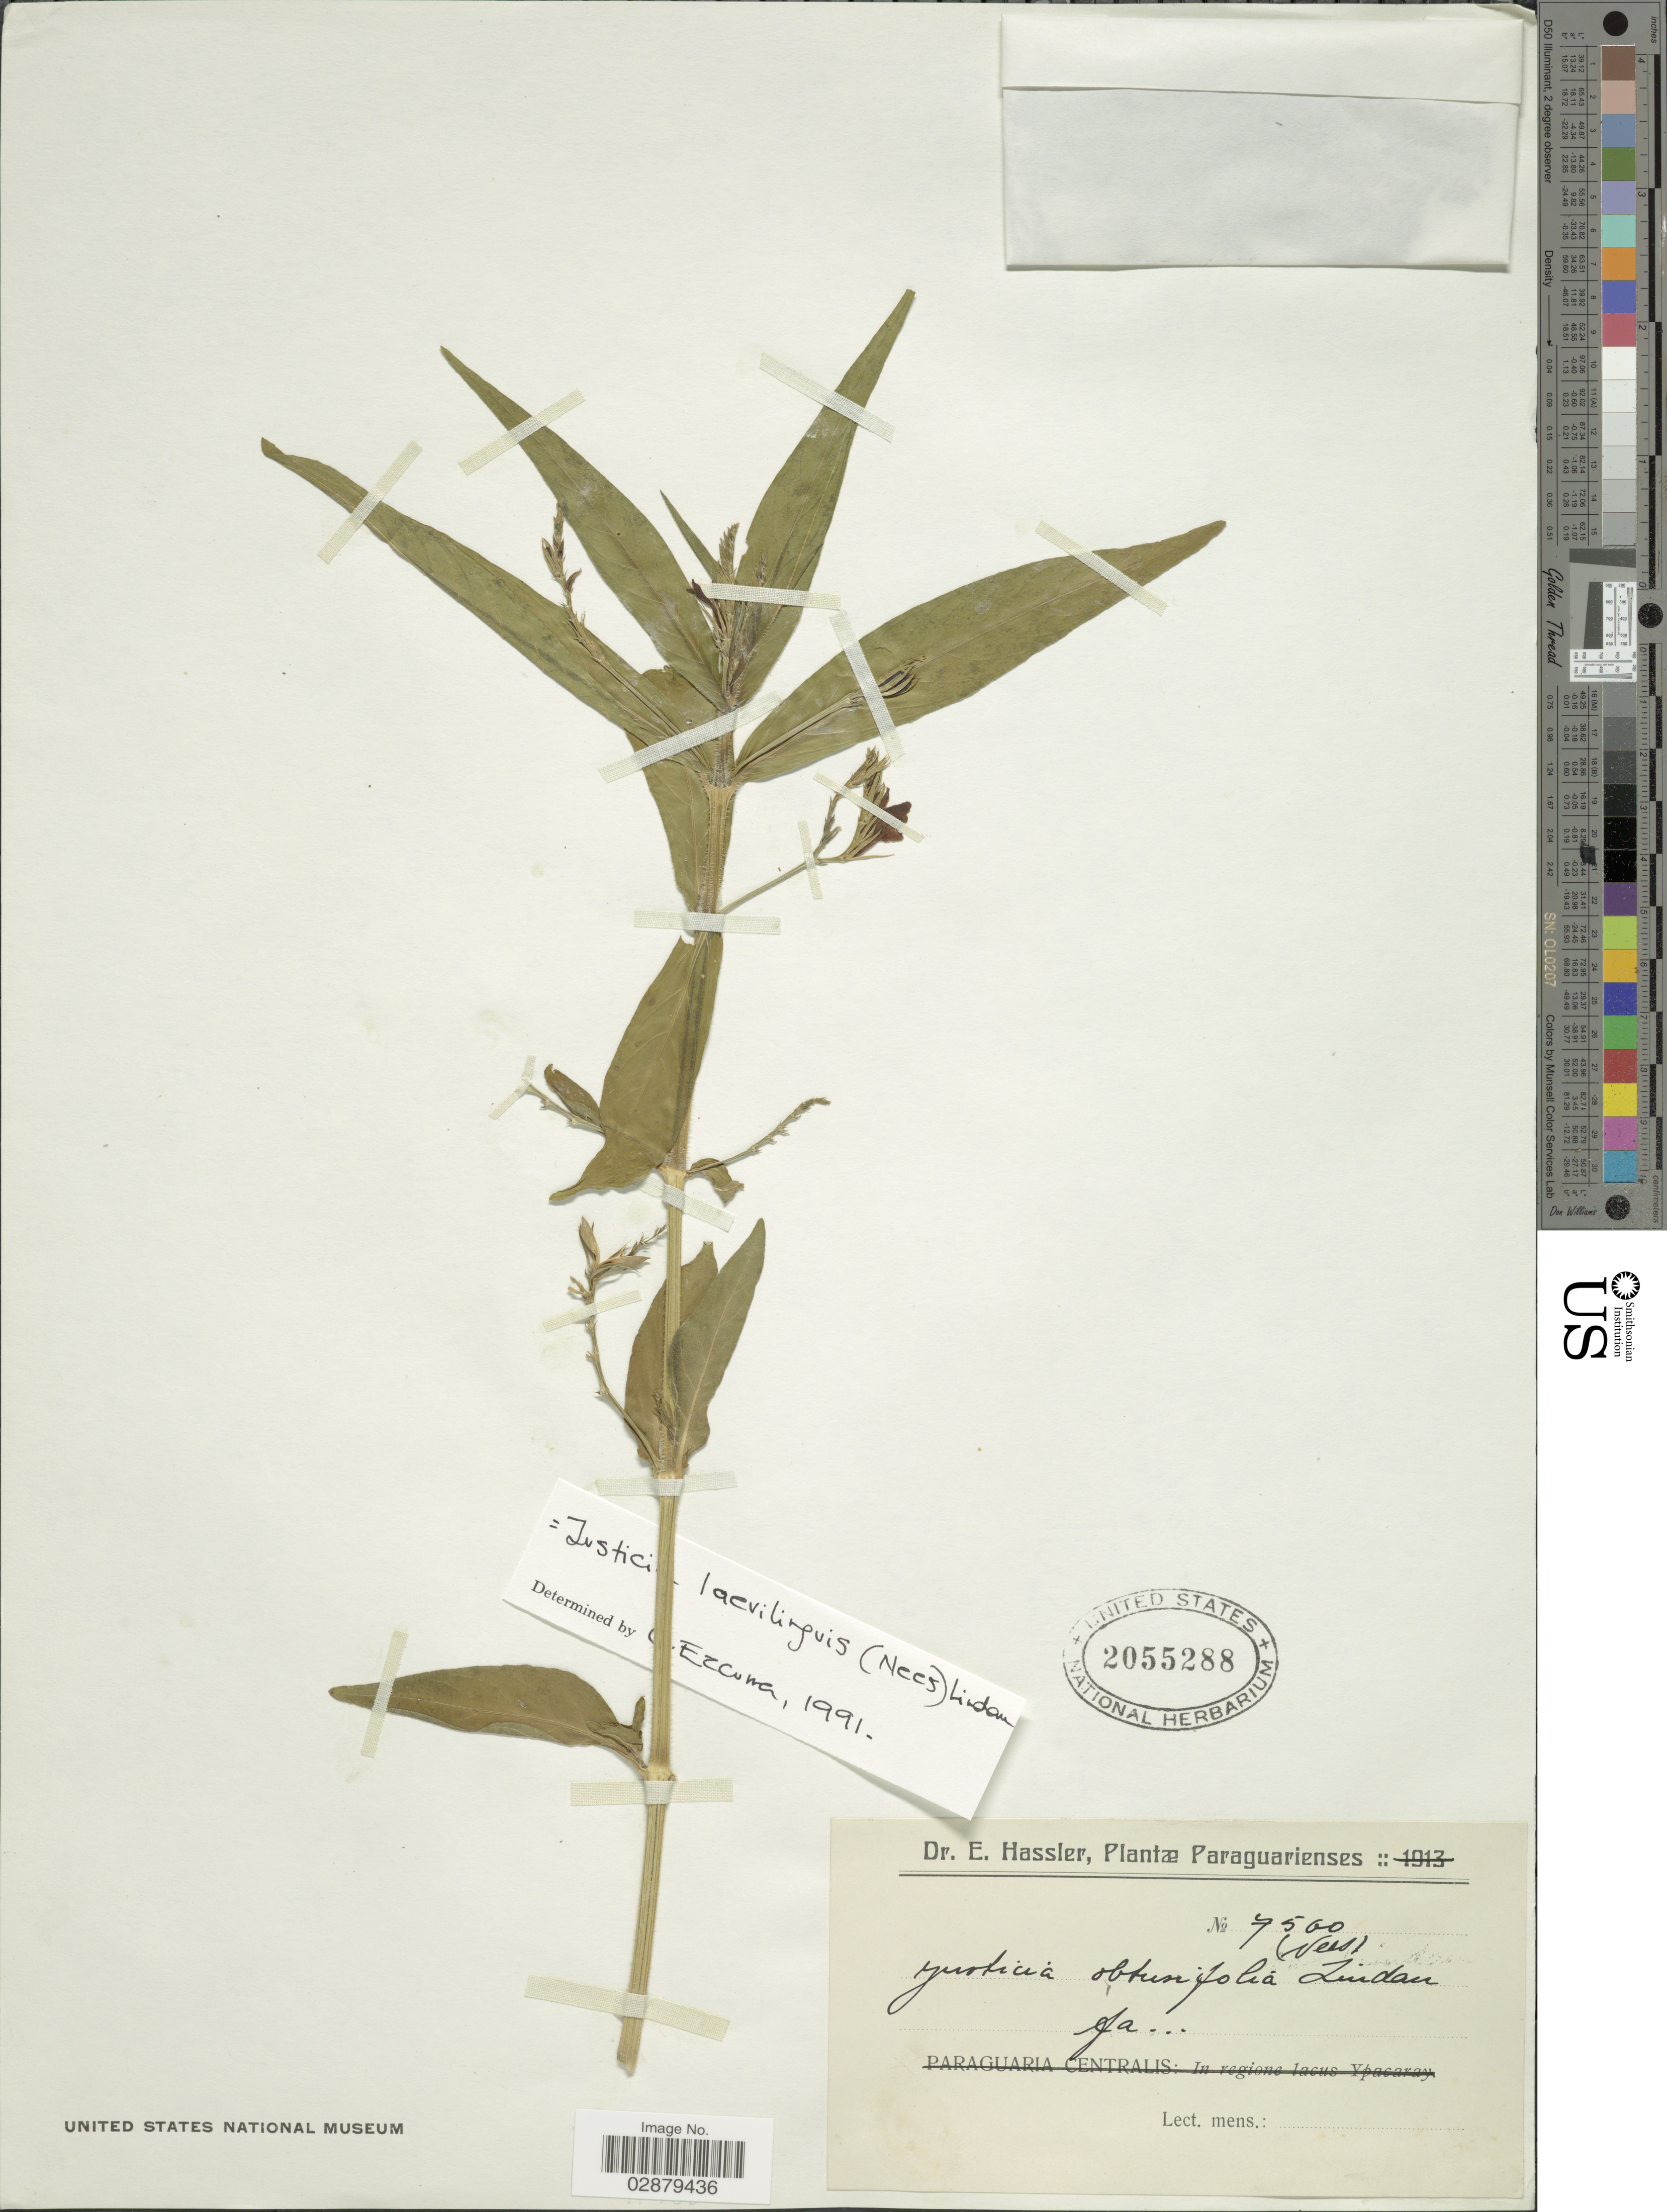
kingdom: Plantae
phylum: Tracheophyta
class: Magnoliopsida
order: Lamiales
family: Acanthaceae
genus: Justicia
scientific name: Justicia laevilinguis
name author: (Nees) Lindau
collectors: E. Hassler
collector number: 7560*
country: Paraguay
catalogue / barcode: US 2055288